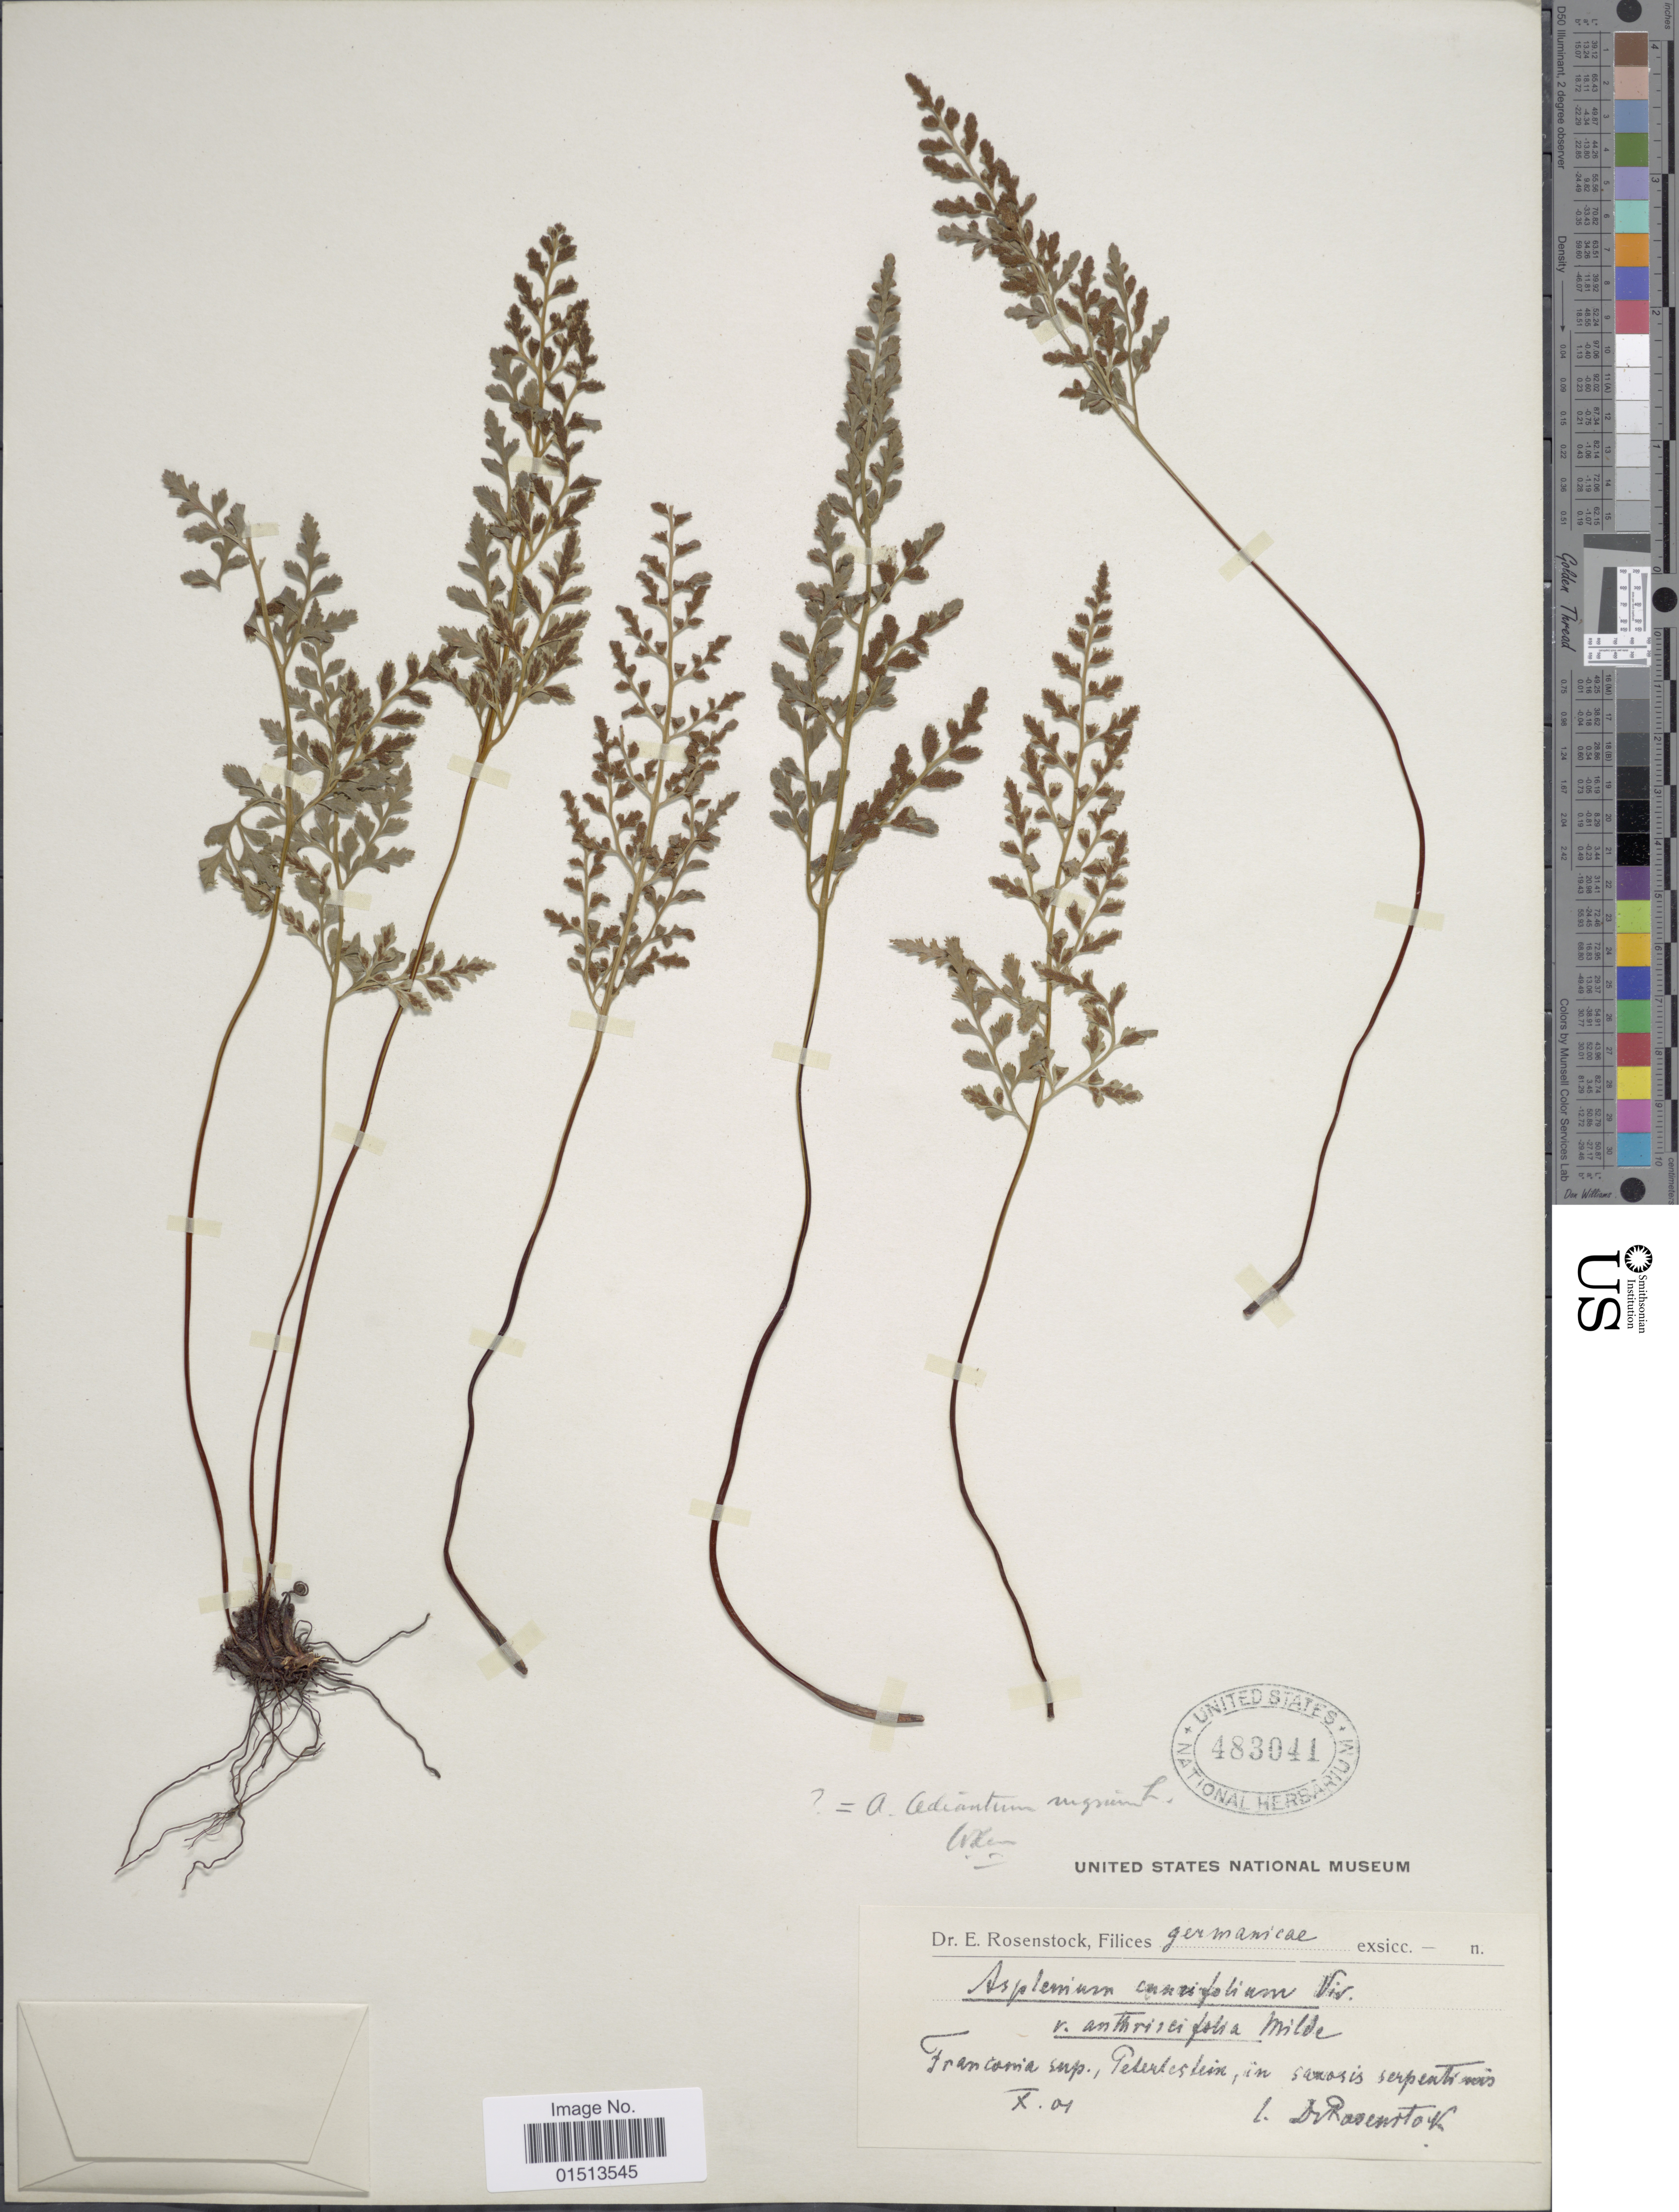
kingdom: Plantae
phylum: Tracheophyta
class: Polypodiopsida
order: Polypodiales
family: Aspleniaceae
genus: Asplenium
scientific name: Asplenium adiantum-nigrum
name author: L.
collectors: L. Rosenstock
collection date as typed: Transcribed d/m/y: /10/1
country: Germany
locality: Francomia sup., Peterestein, in saxosis serpentinis. [interpreted]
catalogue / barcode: US 483041